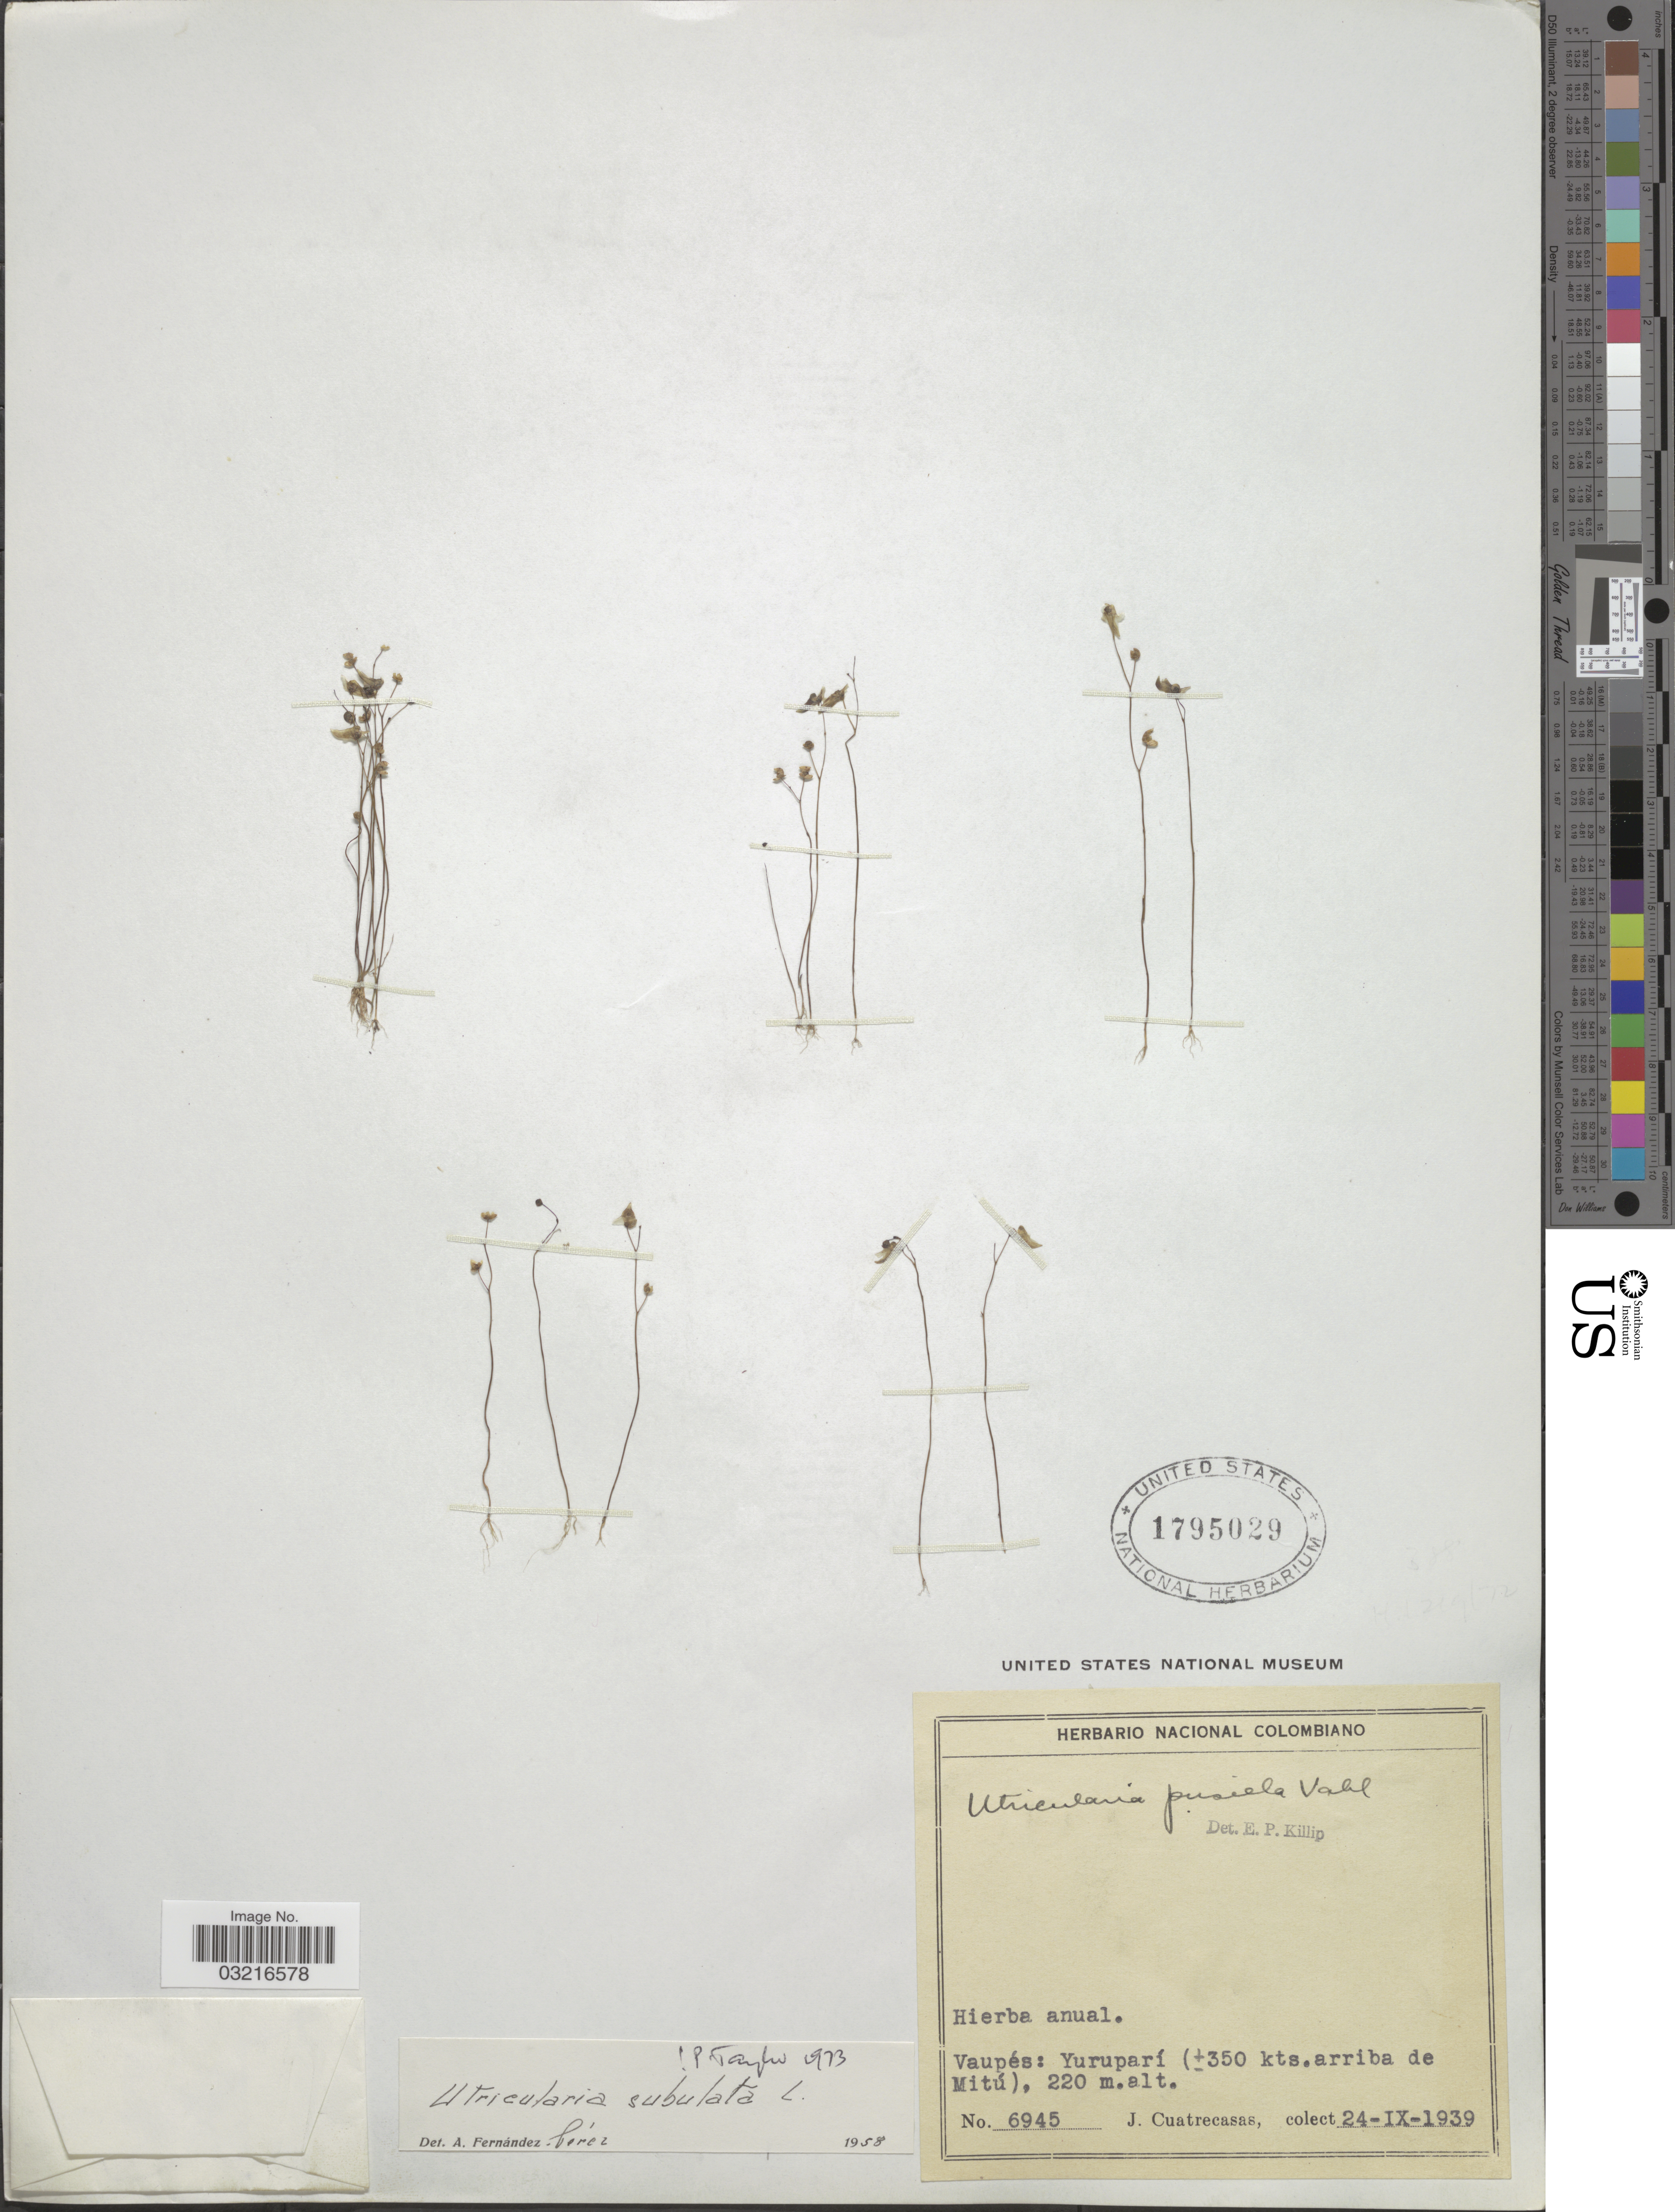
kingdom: Plantae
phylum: Tracheophyta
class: Magnoliopsida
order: Lamiales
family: Lentibulariaceae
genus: Utricularia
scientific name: Utricularia subulata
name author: L.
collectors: J. Cuatrecasas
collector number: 6945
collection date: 1939-09-24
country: Colombia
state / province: Vaupés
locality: Yuruparí (± 350 kts. arriba de Mitú).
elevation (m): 220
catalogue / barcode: US 1795029